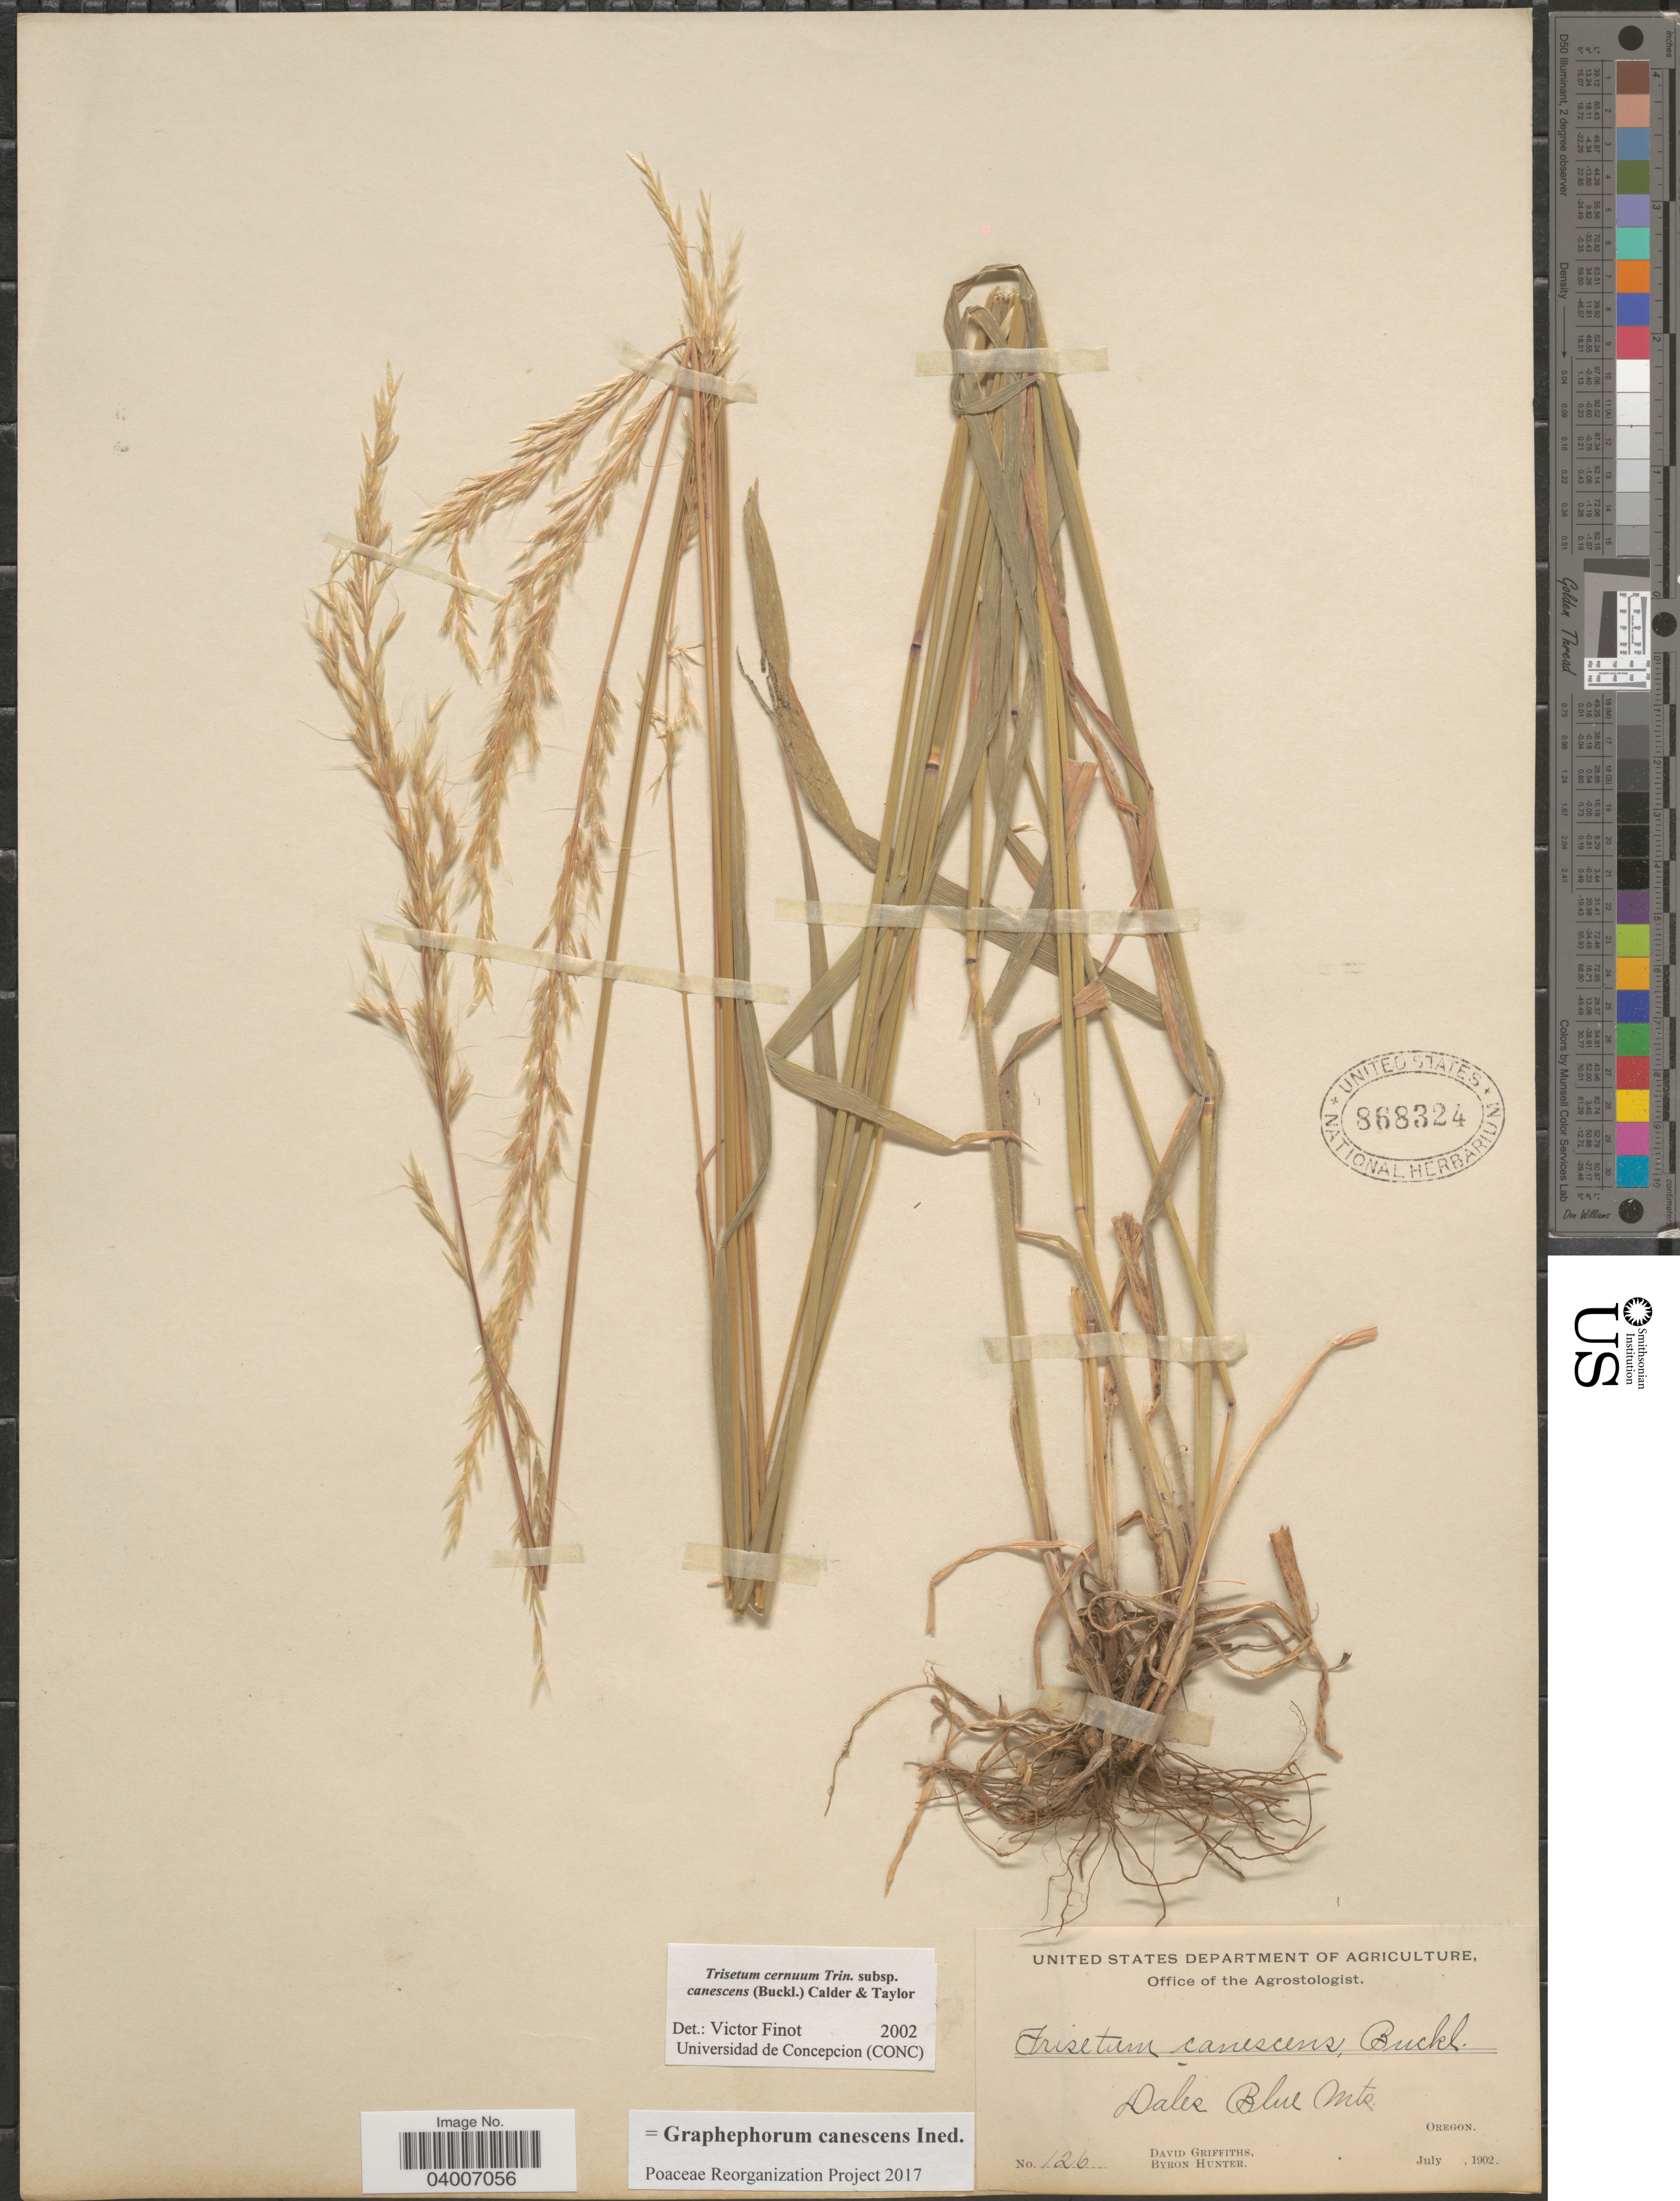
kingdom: Plantae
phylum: Tracheophyta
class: Liliopsida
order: Poales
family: Poaceae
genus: Graphephorum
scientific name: Graphephorum canescens ined.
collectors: D. Griffiths & B. Hunter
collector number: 126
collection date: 1902-07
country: United States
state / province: Oregon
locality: Dales Blue Mts.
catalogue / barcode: US 868324